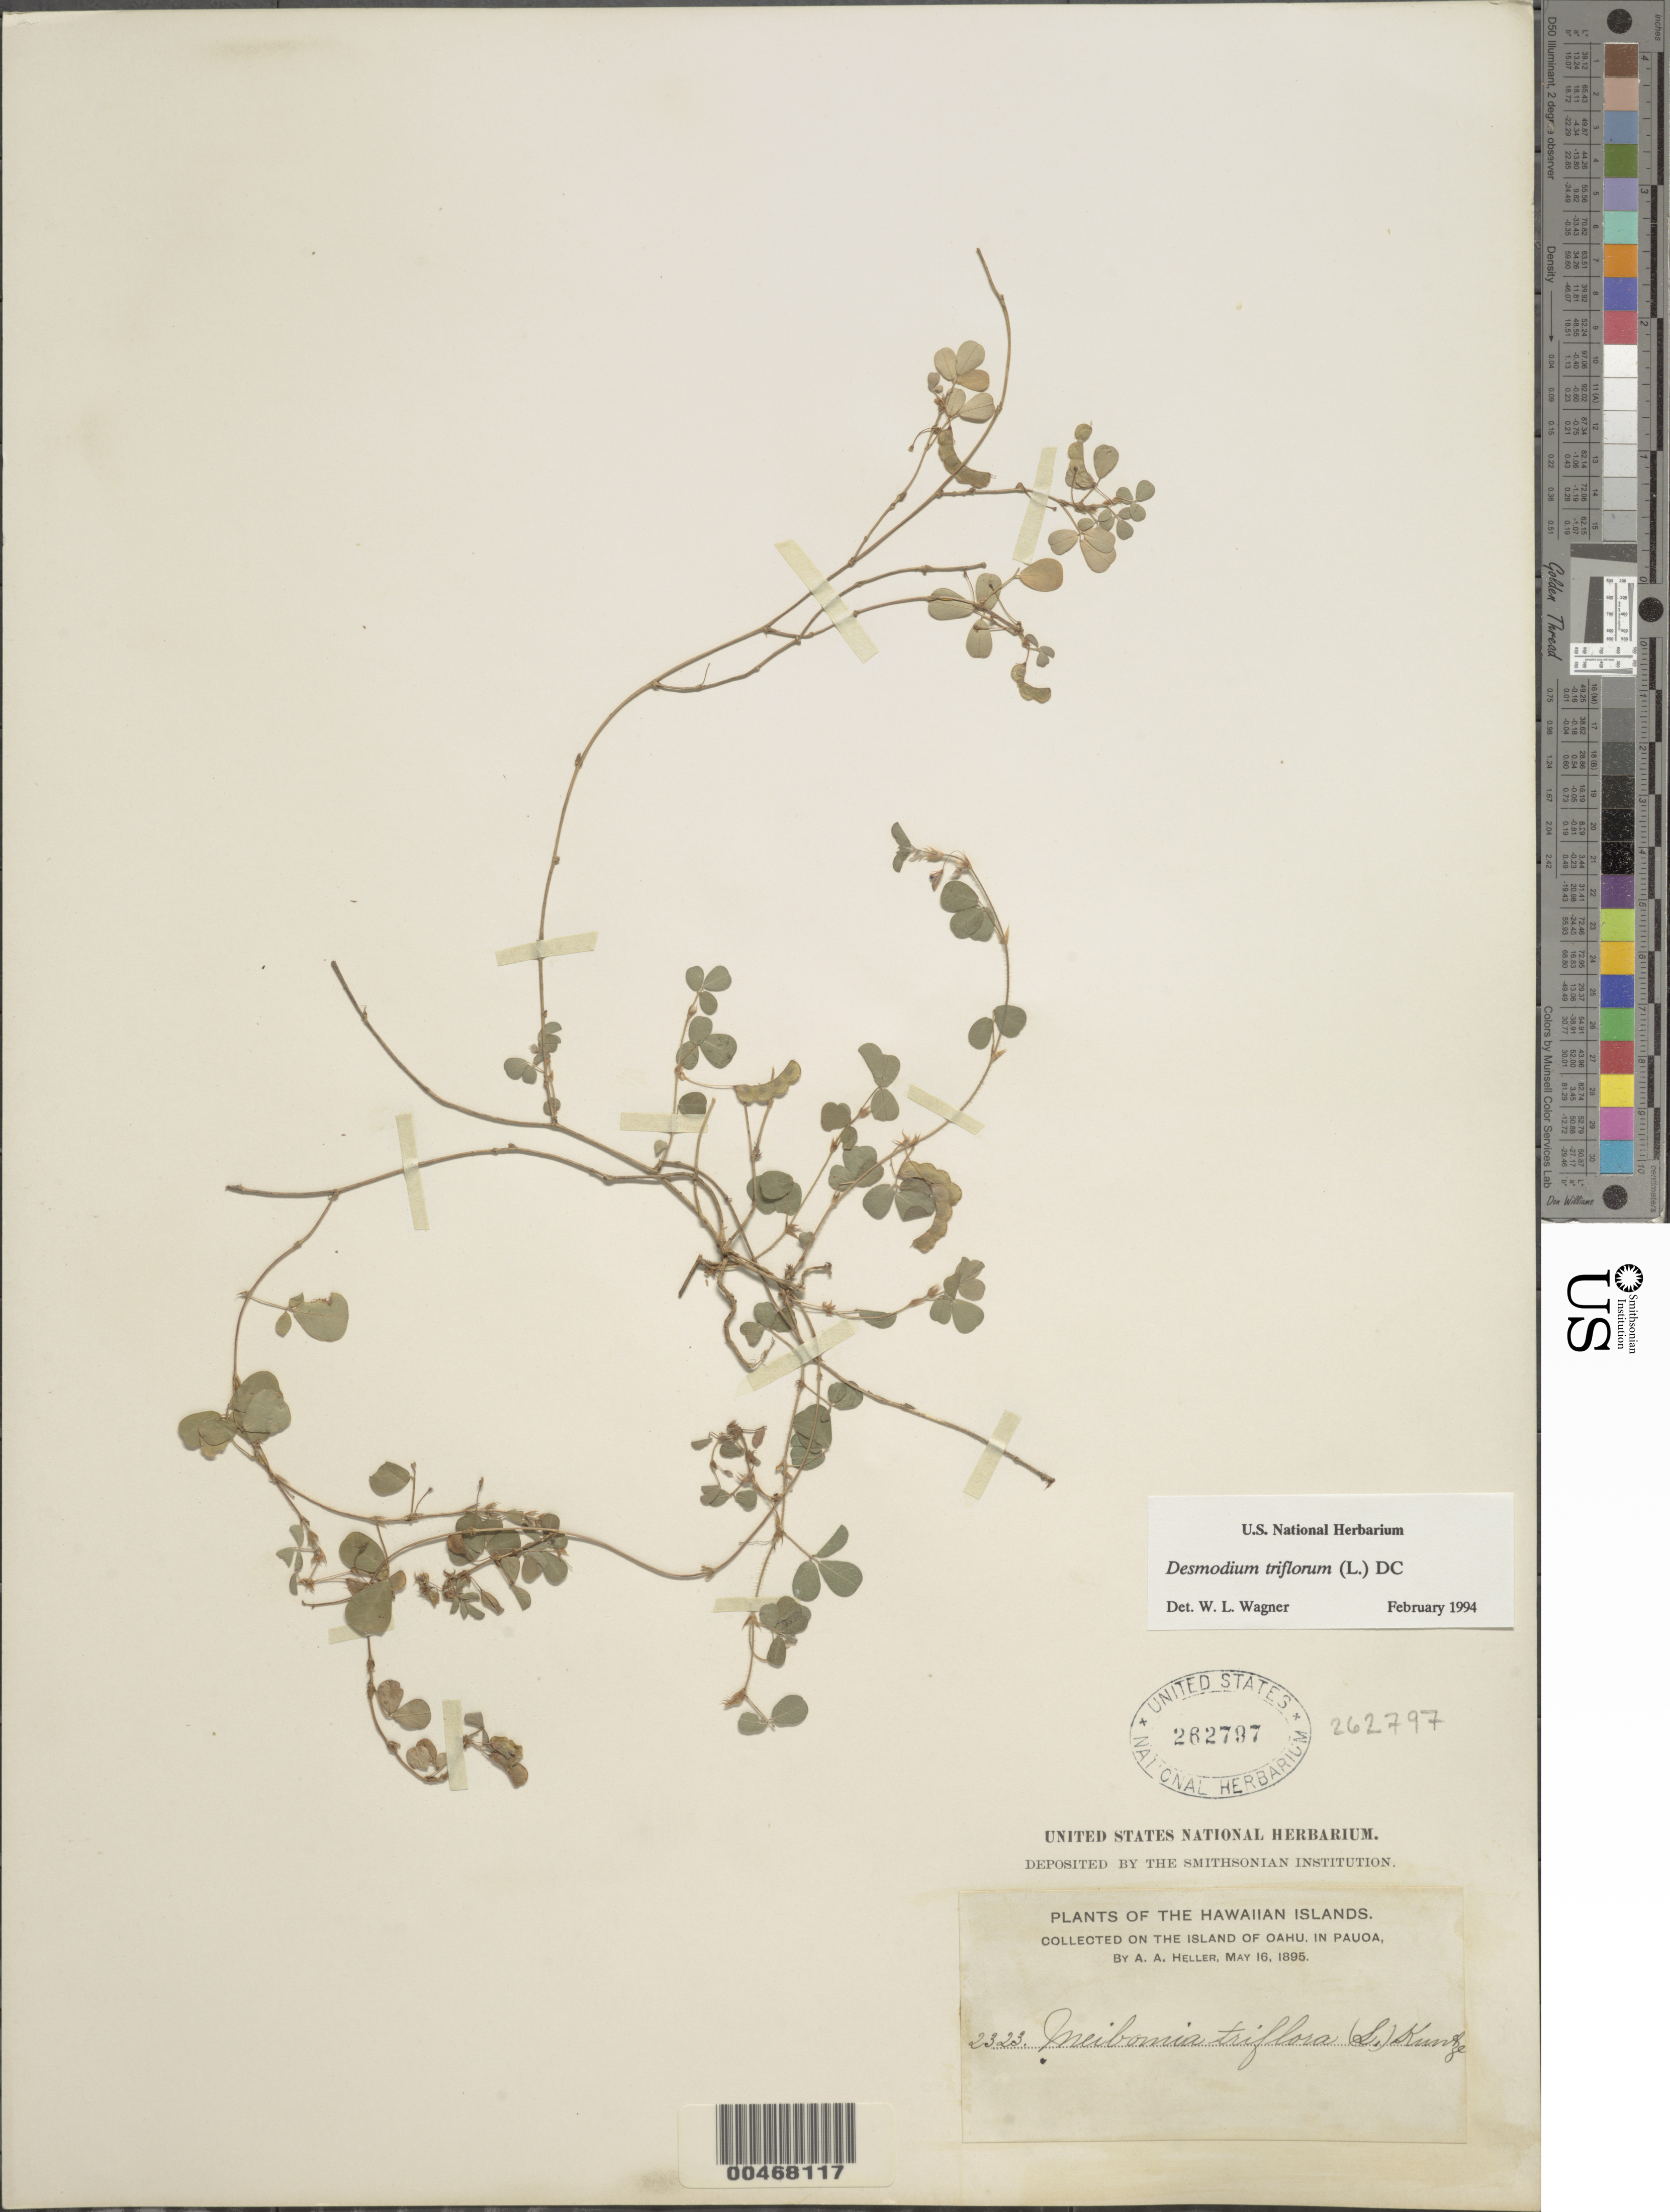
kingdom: Plantae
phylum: Tracheophyta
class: Magnoliopsida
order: Fabales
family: Fabaceae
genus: Grona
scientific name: Grona triflora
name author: (L.) H. Ohashi & K. Ohashi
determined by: Wagner, W. L., (BOT), Smithsonian Institution - National Museum of Natural History (UNITED STATES)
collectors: A. A. Heller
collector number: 2323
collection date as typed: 16 May 1895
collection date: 1895-05-16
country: United States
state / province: Hawaii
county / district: Honolulu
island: Oahu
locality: In Pauoa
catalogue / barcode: US 262797